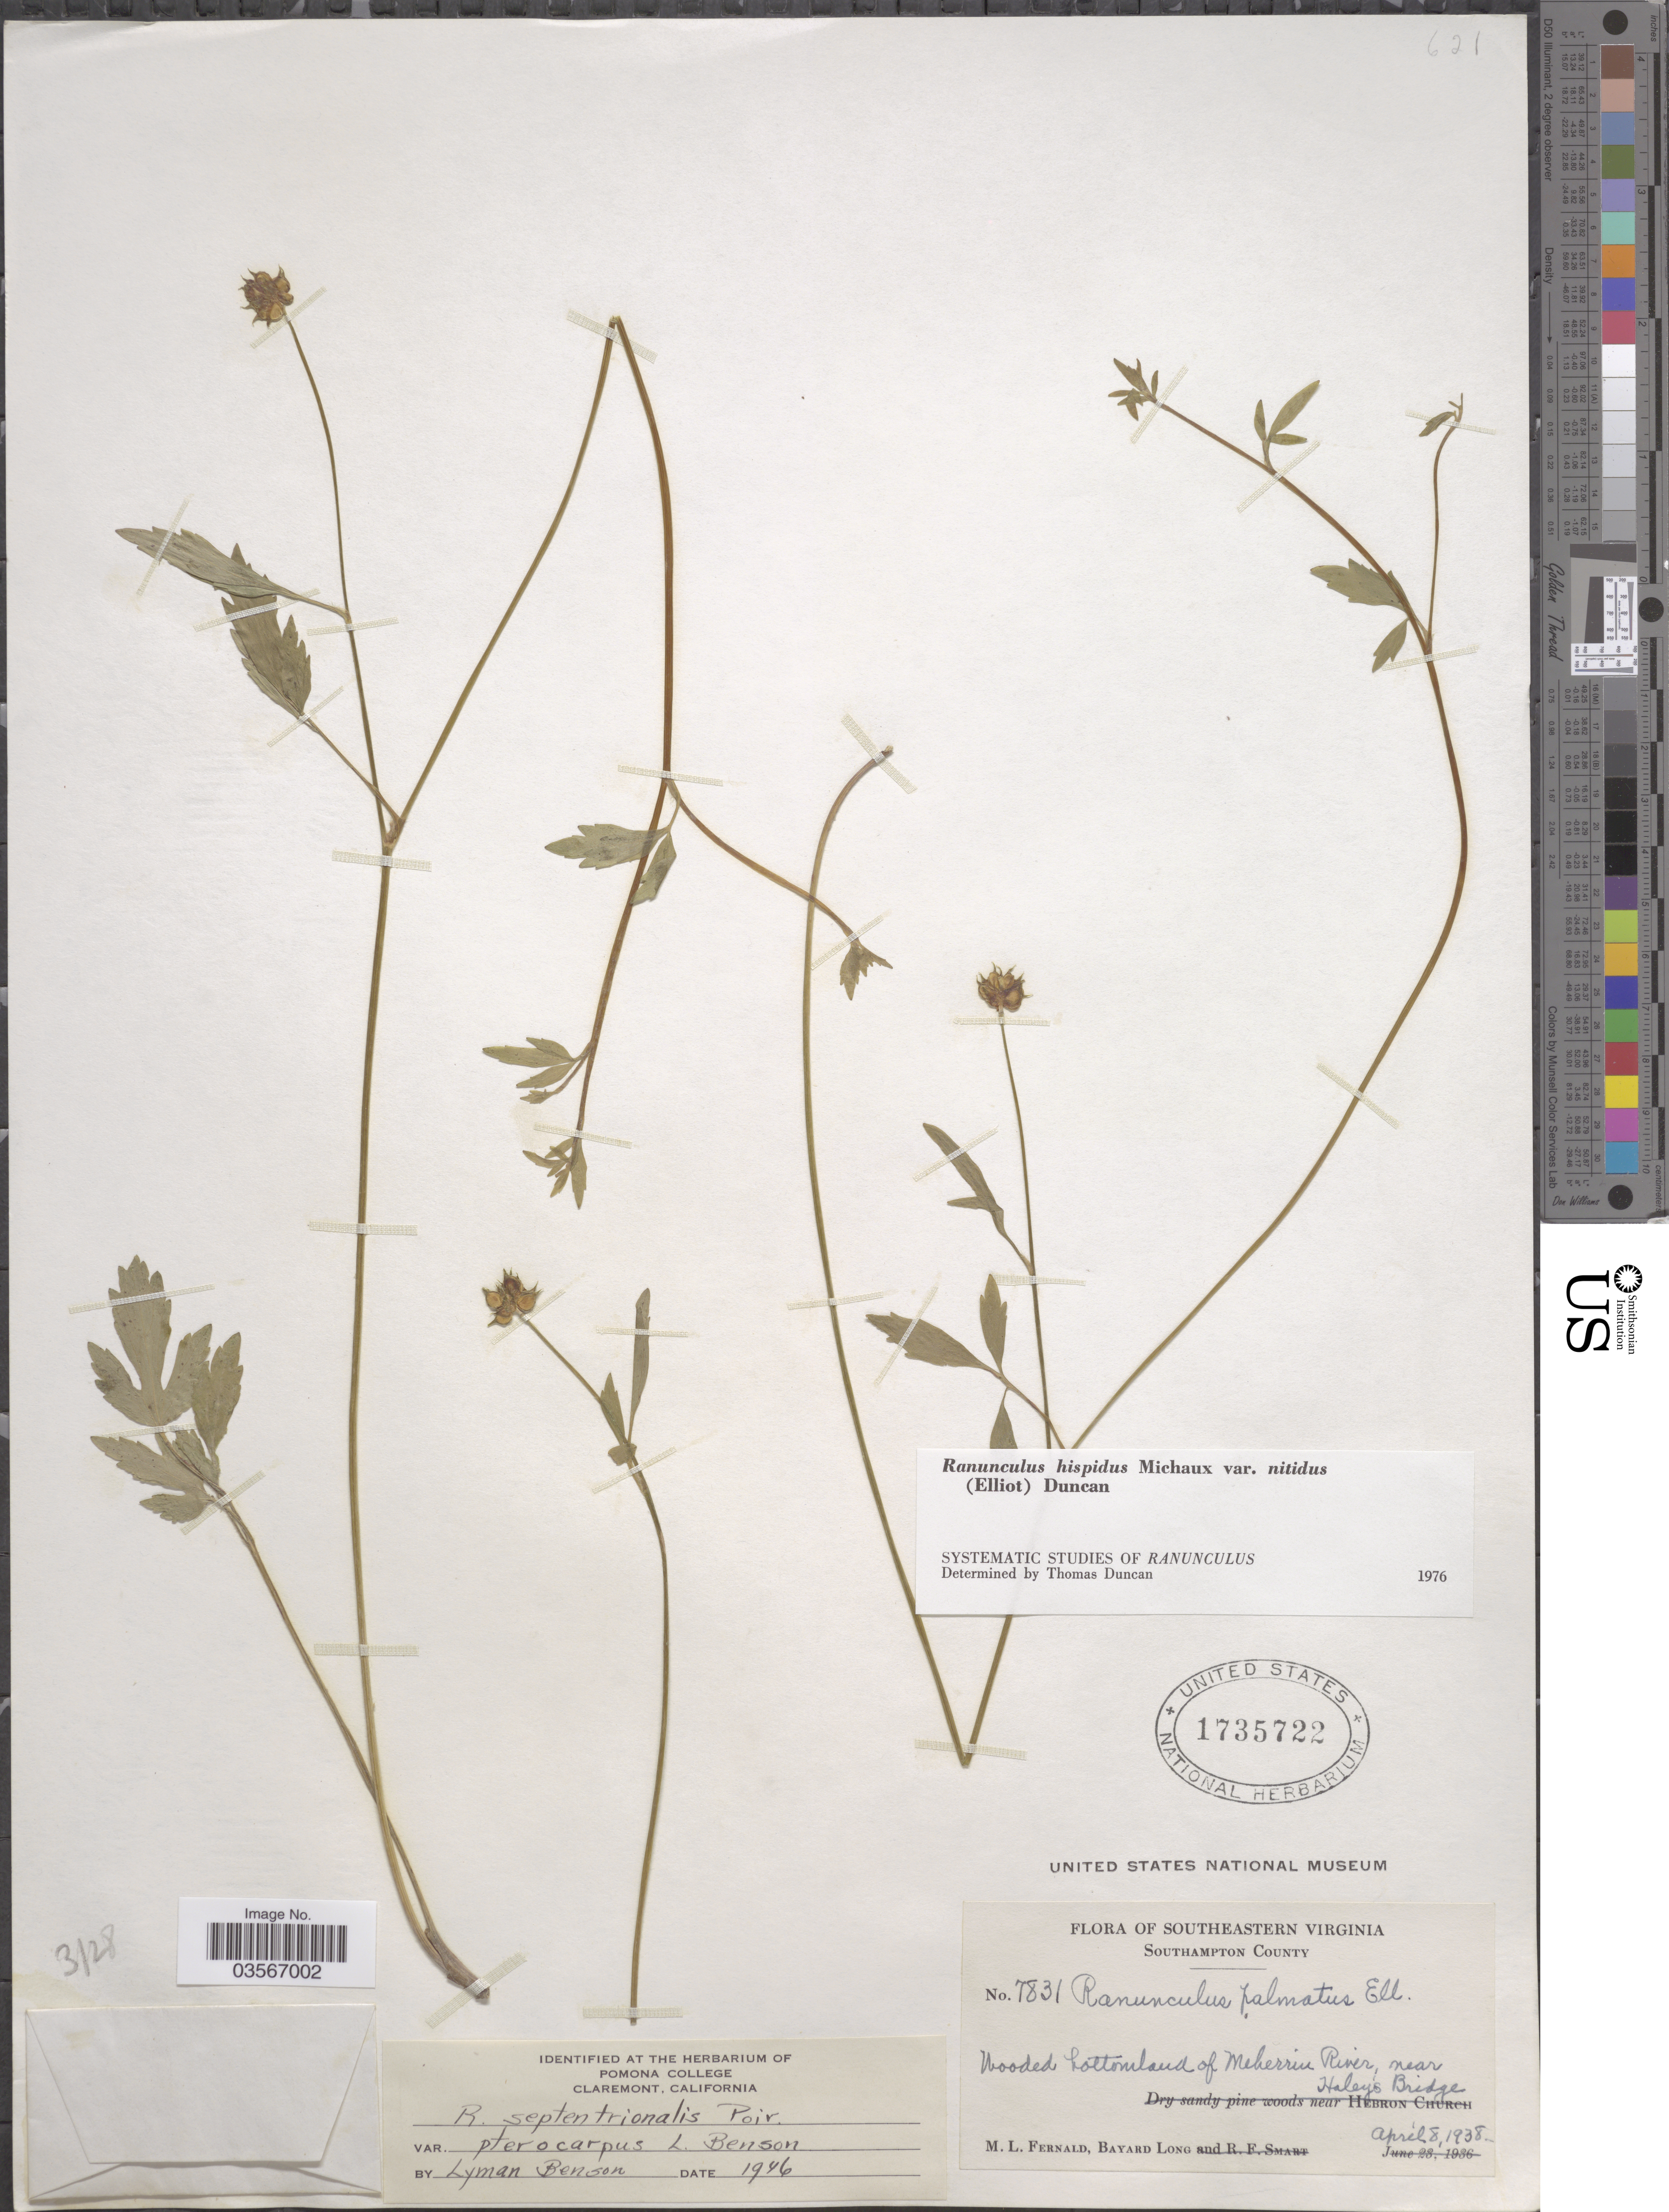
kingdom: Plantae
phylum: Tracheophyta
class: Magnoliopsida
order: Ranunculales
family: Ranunculaceae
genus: Ranunculus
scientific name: Ranunculus hispidus var. nitidus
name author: (Chapm.) T. Duncan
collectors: M. L. Fernald & B. Long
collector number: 7831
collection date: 1938-04-08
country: United States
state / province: Virginia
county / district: Southampton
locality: Southeastern Virginia. Southampton County. Wooded bottomland of Meherrin River, near Haley's Bridge.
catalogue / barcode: US 1735722